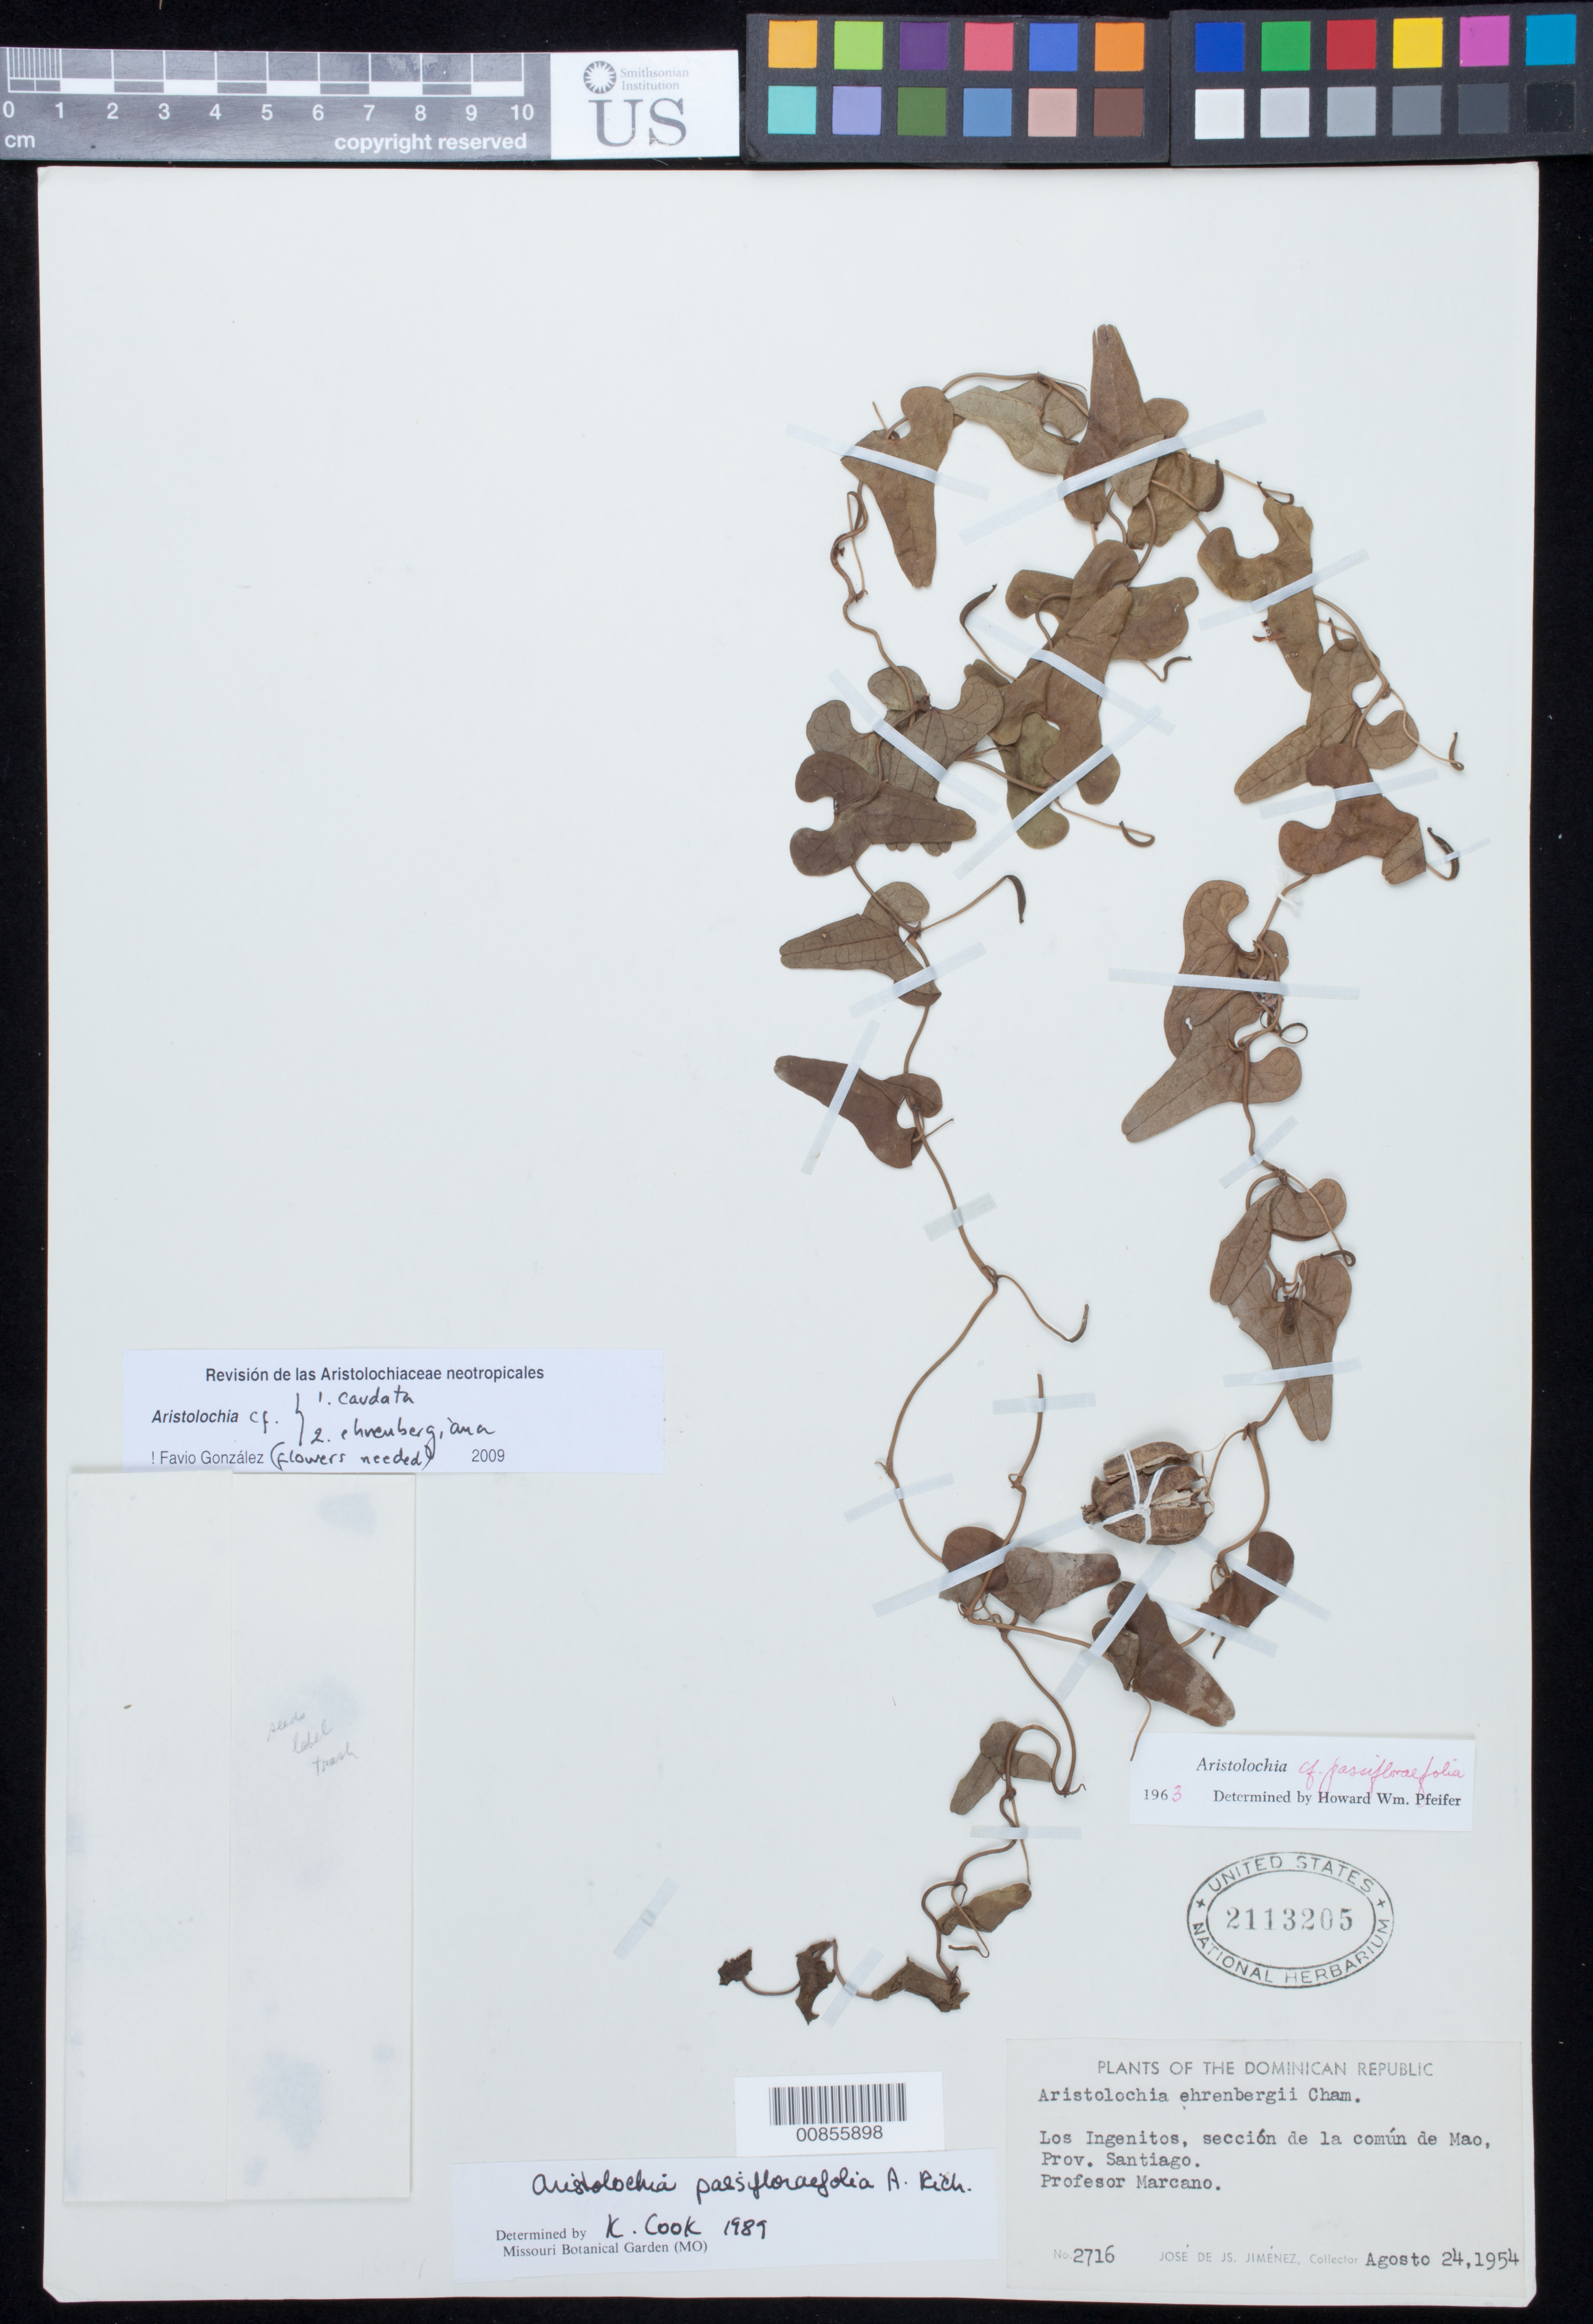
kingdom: Plantae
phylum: Tracheophyta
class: Magnoliopsida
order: Piperales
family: Aristolochiaceae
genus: Aristolochia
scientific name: Aristolochia caudata/ehrenbergiana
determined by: González, F., (COL), Universidad Nacional de Colombia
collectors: J. J. Jiménez Almonte & E. J. Marcano F.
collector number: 2716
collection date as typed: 24 Aug 1954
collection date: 1954-08-24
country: Dominican Republic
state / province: Santiago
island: Hispaniola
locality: Los Ingenitos, sección de la común de Mao.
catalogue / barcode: US 2113205